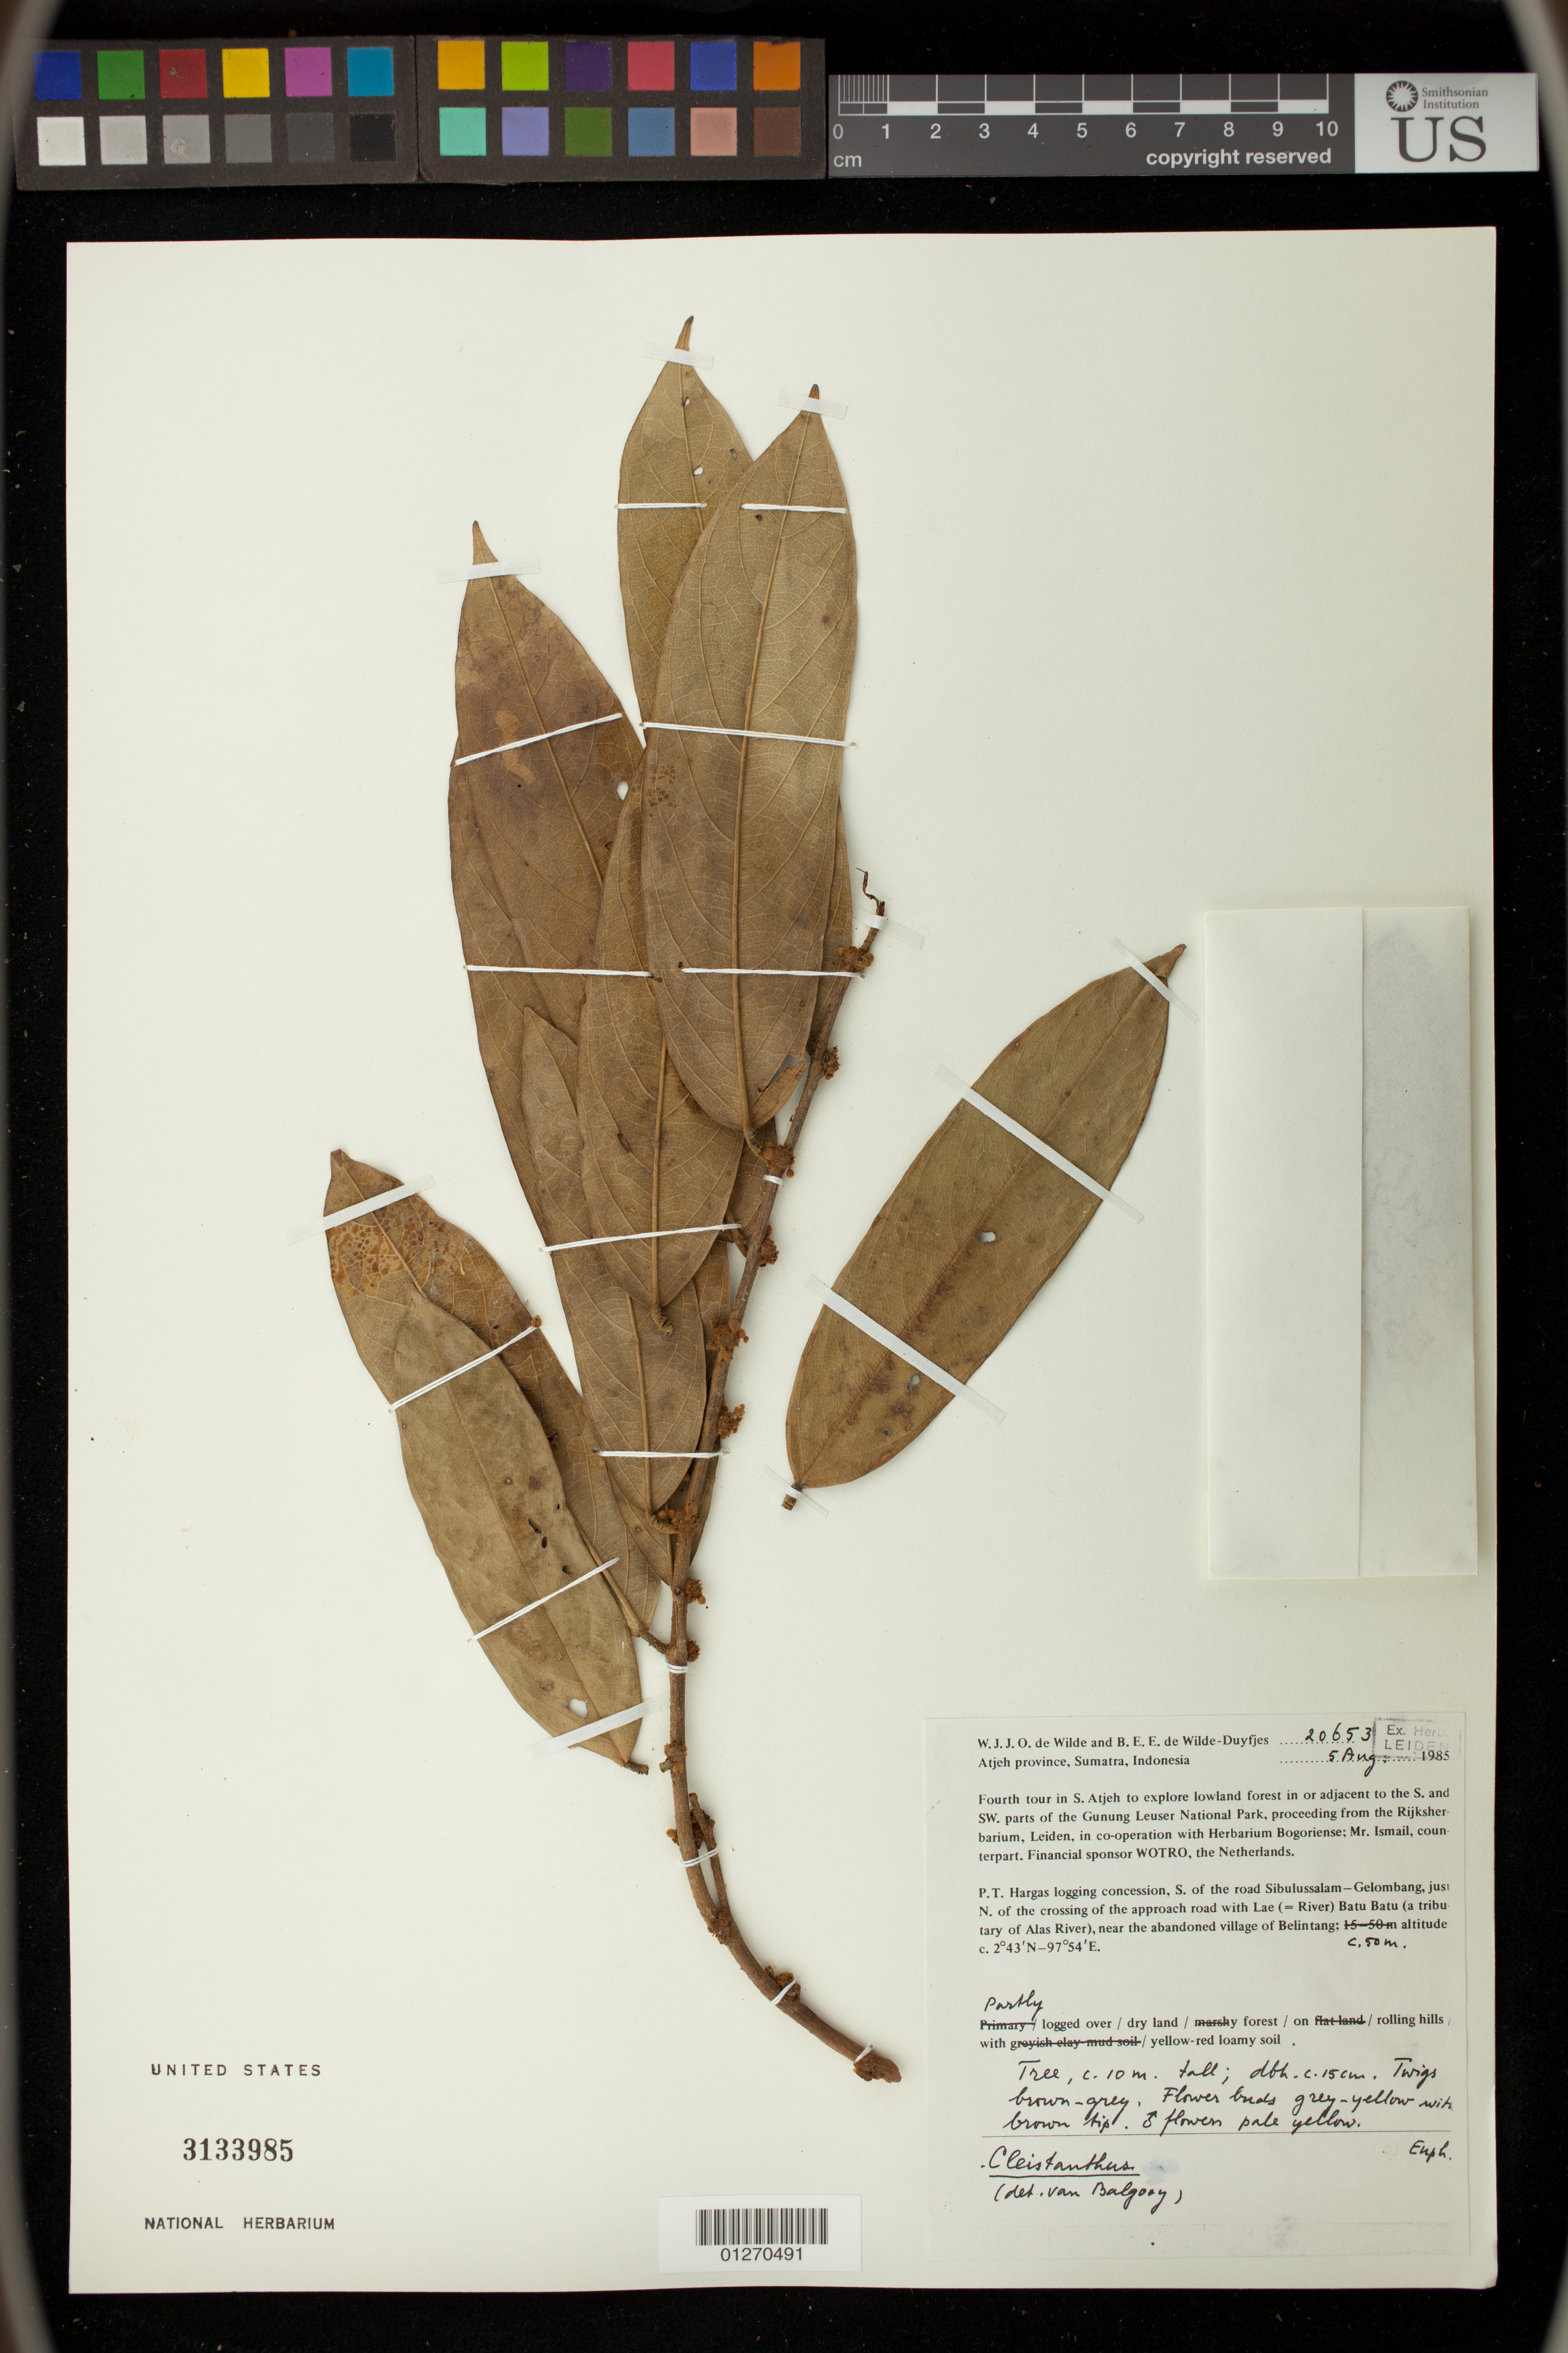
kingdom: Plantae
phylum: Tracheophyta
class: Magnoliopsida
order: Malpighiales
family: Phyllanthaceae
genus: Cleistanthus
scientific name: Cleistanthus sp.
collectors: W. J. de Wilde & B. E. de Wilde-Duyfjes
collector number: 20653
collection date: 1985-08-05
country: Indonesia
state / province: Sumatra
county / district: Aceh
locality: Sumatra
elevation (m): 50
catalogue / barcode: US 3133985